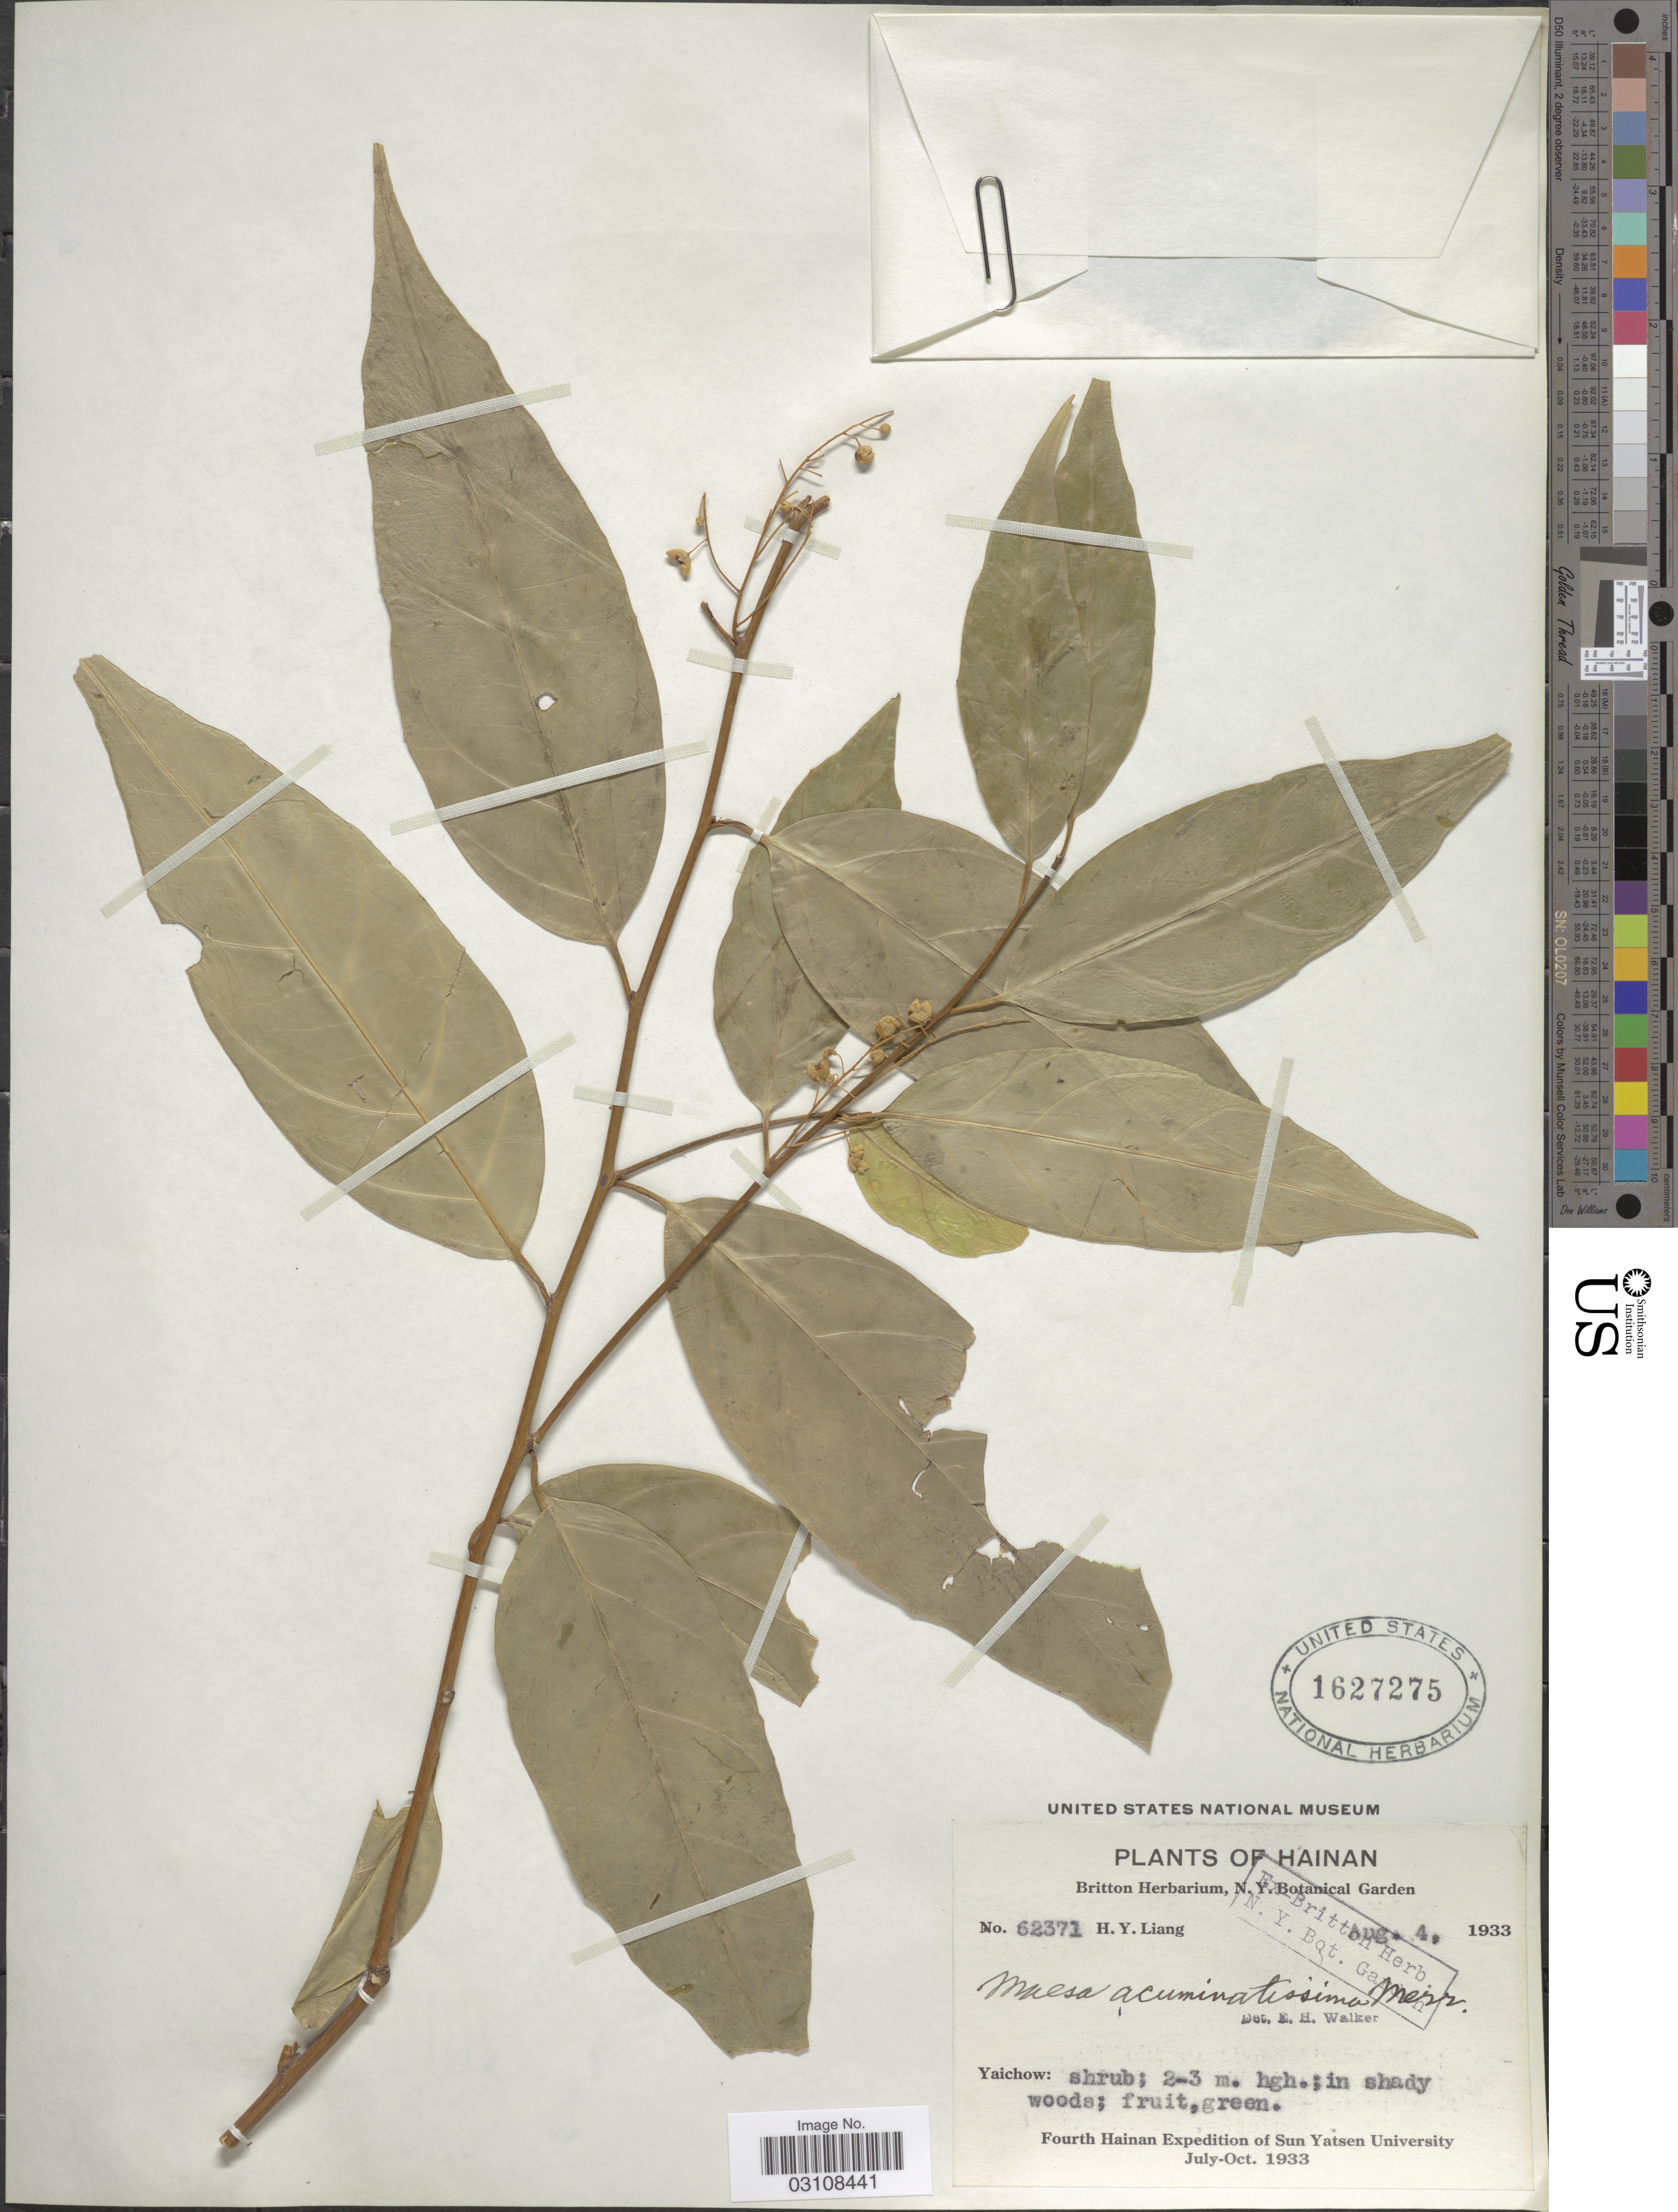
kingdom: Plantae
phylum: Tracheophyta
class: Magnoliopsida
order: Ericales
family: Primulaceae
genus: Maesa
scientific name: Maesa acuminatissima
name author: Merr.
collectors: H. Y. Liang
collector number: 62371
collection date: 1933-08-04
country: China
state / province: Hainan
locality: Yaichow.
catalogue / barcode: US 1627275